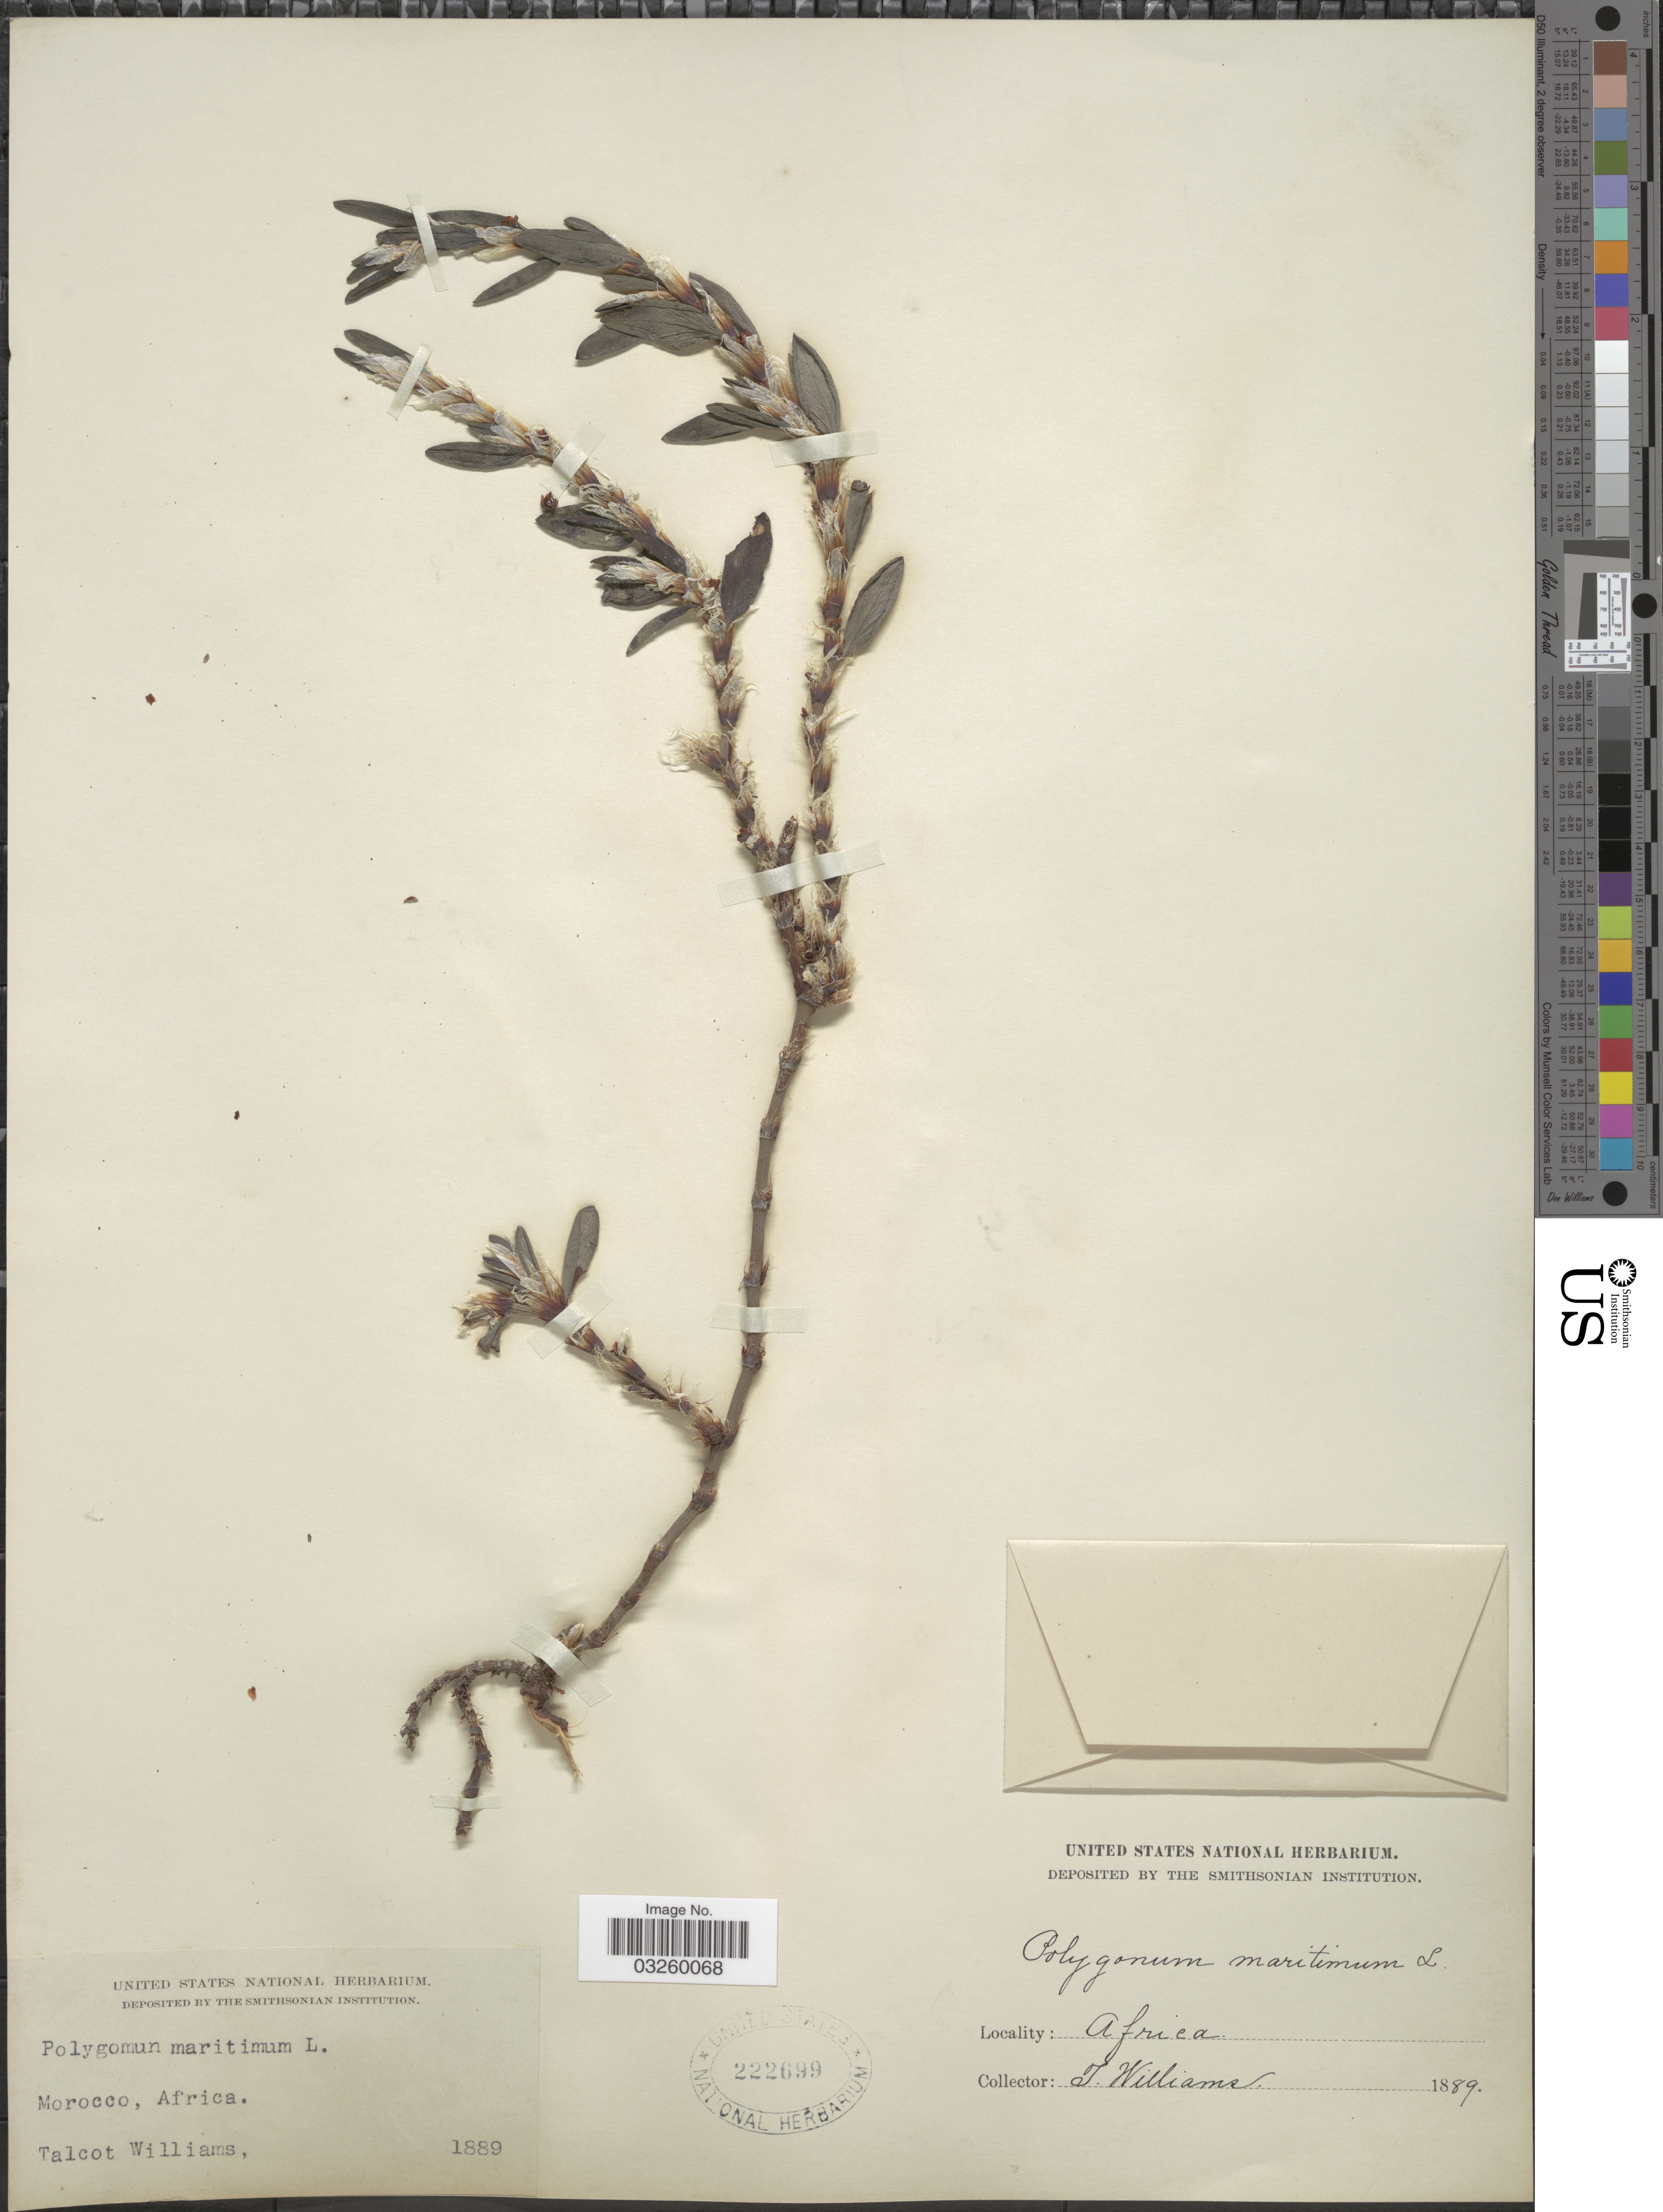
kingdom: Plantae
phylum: Tracheophyta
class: Magnoliopsida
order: Caryophyllales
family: Polygonaceae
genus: Polygonum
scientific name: Polygonum maritimum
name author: L.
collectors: T. Williams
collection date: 1889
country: Morocco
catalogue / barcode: US 222699